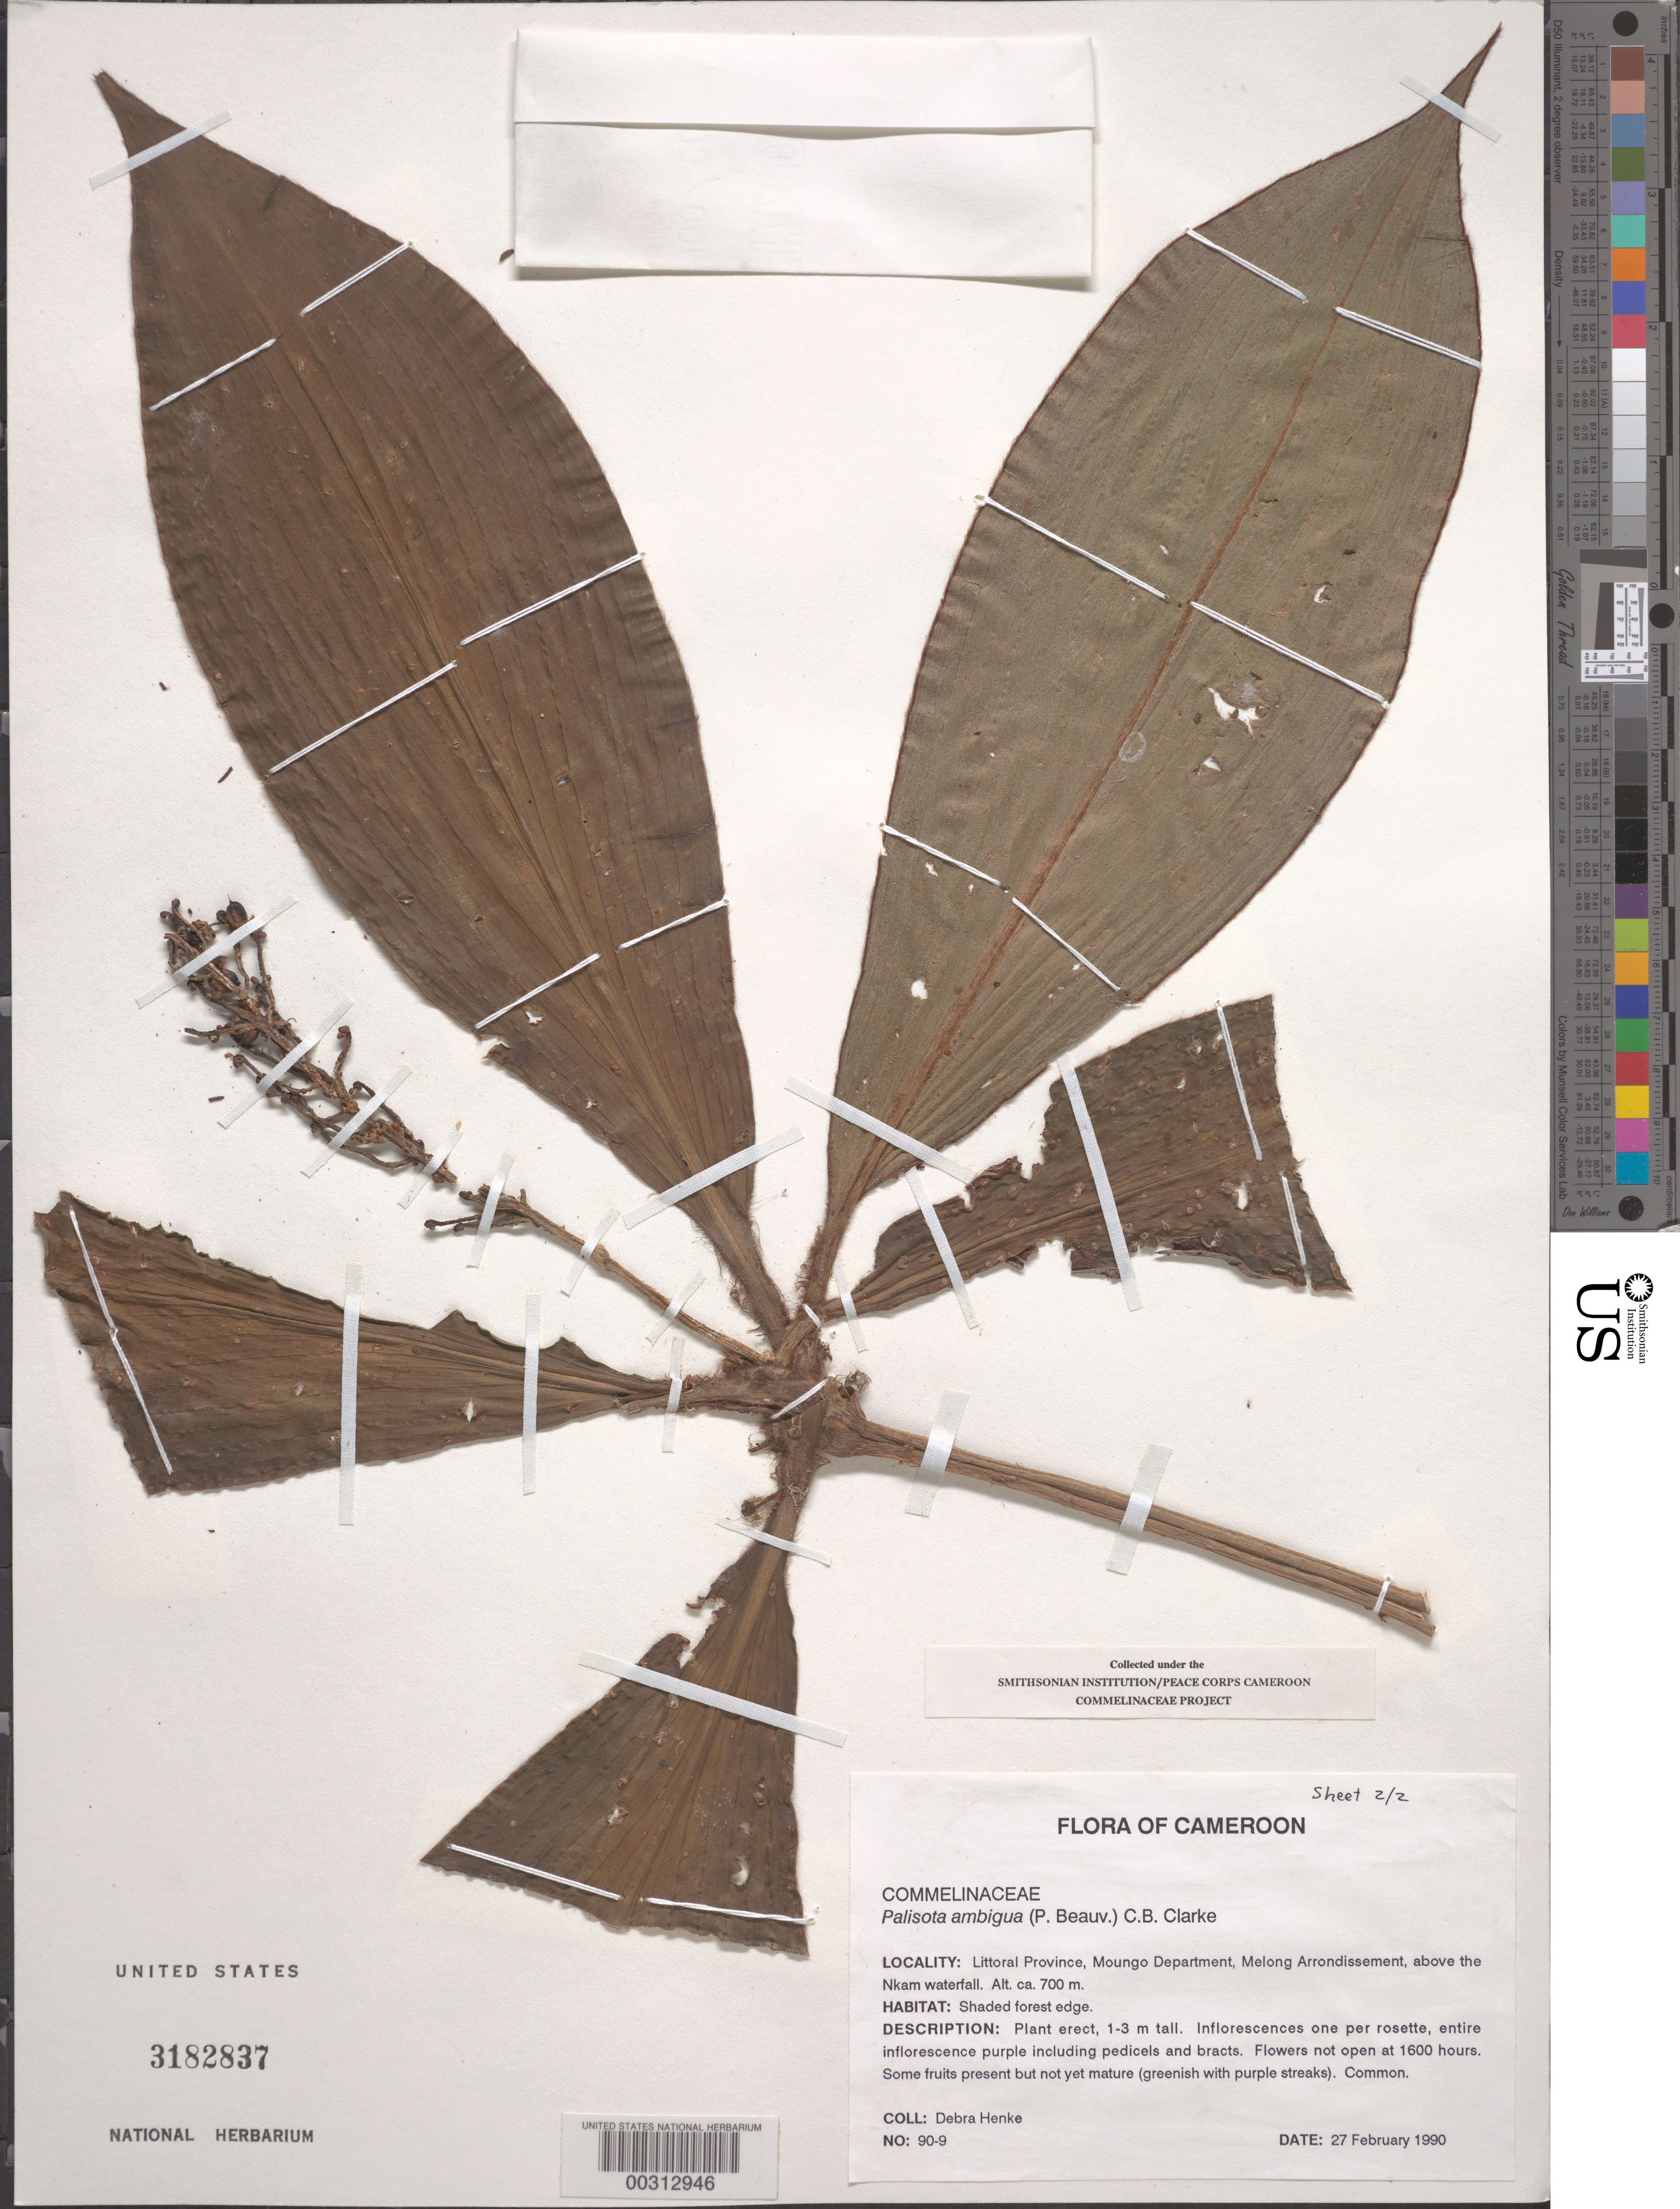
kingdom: Plantae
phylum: Tracheophyta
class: Liliopsida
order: Commelinales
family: Commelinaceae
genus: Palisota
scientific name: Palisota ambigua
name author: (P. Beauv.) C.B. Clarke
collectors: D. Henke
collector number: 90-9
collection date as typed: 27 Feb 1990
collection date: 1990-02-27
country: Cameroon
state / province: Littoral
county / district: Mungo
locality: Melong arrondissement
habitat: Shaded forest edge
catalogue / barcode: US 3182837